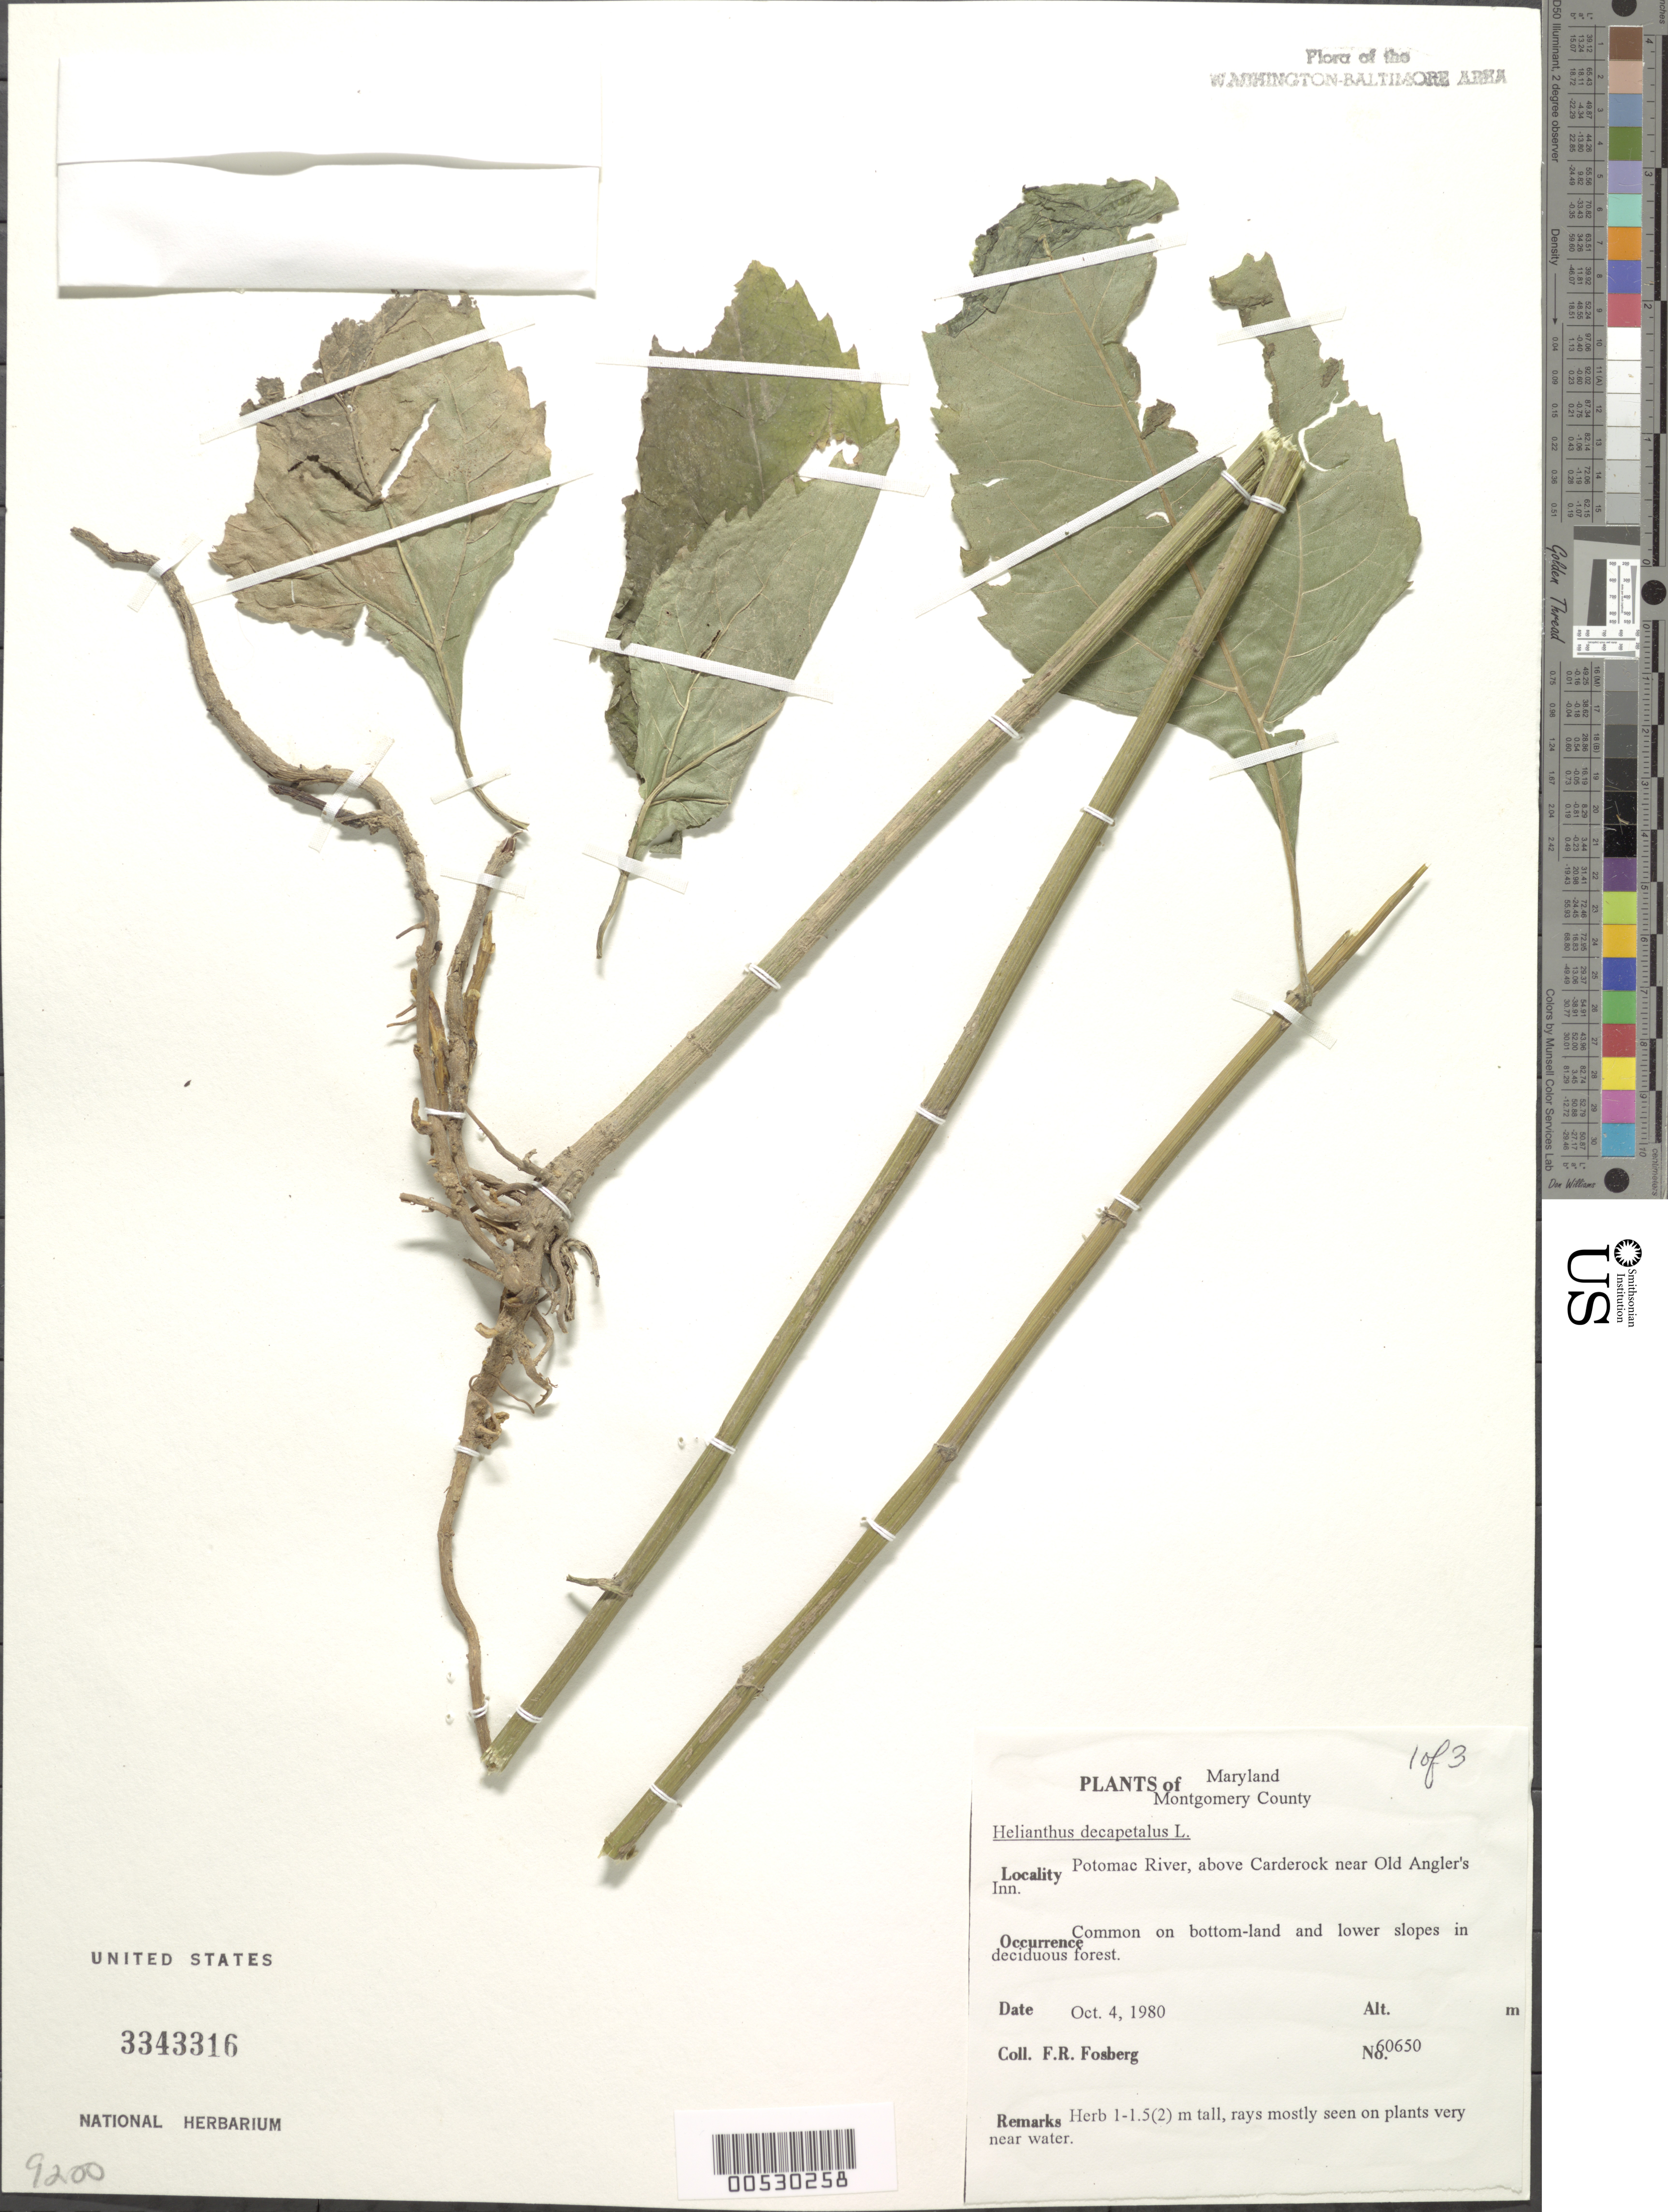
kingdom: Plantae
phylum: Tracheophyta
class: Magnoliopsida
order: Asterales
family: Asteraceae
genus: Helianthus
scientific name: Helianthus decapetalus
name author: L.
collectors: F. R. Fosberg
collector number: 60650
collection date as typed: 04 Oct 1980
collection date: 1980-10-04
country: United States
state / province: Maryland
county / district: Montgomery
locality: Potomac River, above Carderock near Old Angler's Inn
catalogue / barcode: US 3343316